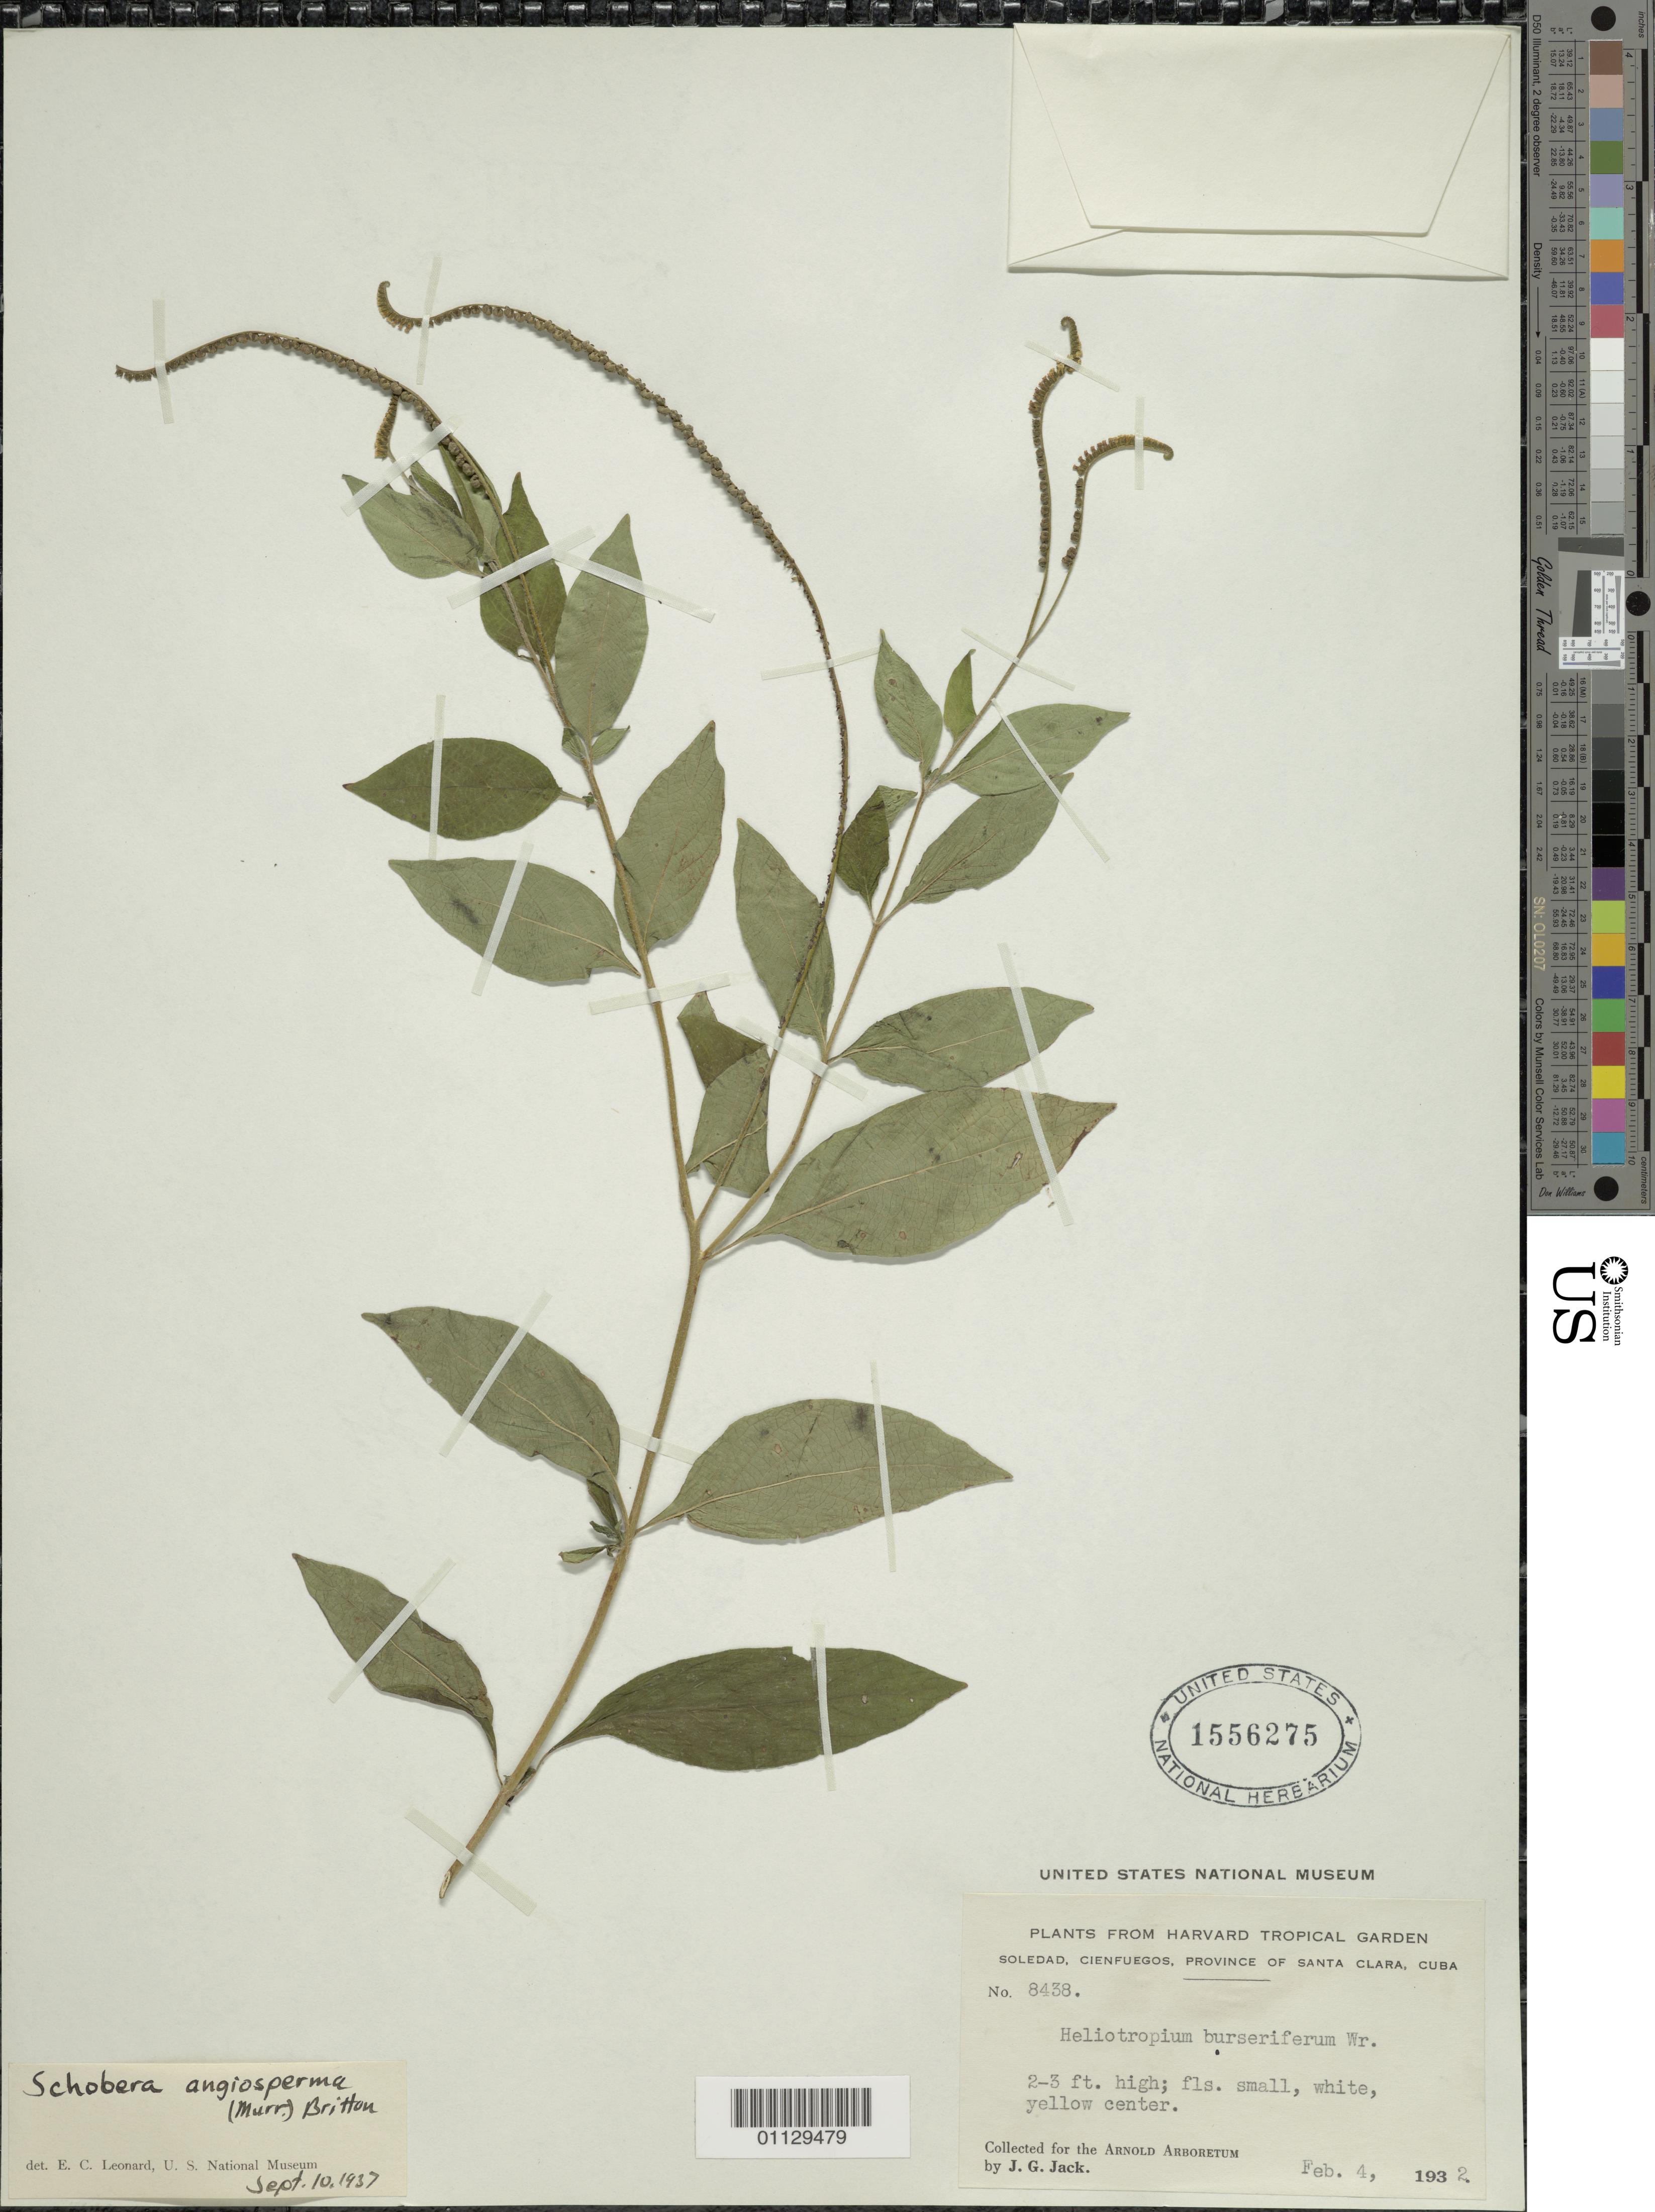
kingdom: Plantae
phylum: Tracheophyta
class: Magnoliopsida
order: Boraginales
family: Heliotropiaceae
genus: Heliotropium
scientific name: Heliotropium bursiferum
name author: C. Wright ex Griseb.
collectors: J. G. Jack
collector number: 8438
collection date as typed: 04 Feb 1932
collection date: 1932-02-04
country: Cuba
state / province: Villa Clara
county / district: Santa Clara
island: Cuba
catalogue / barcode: US 1552675